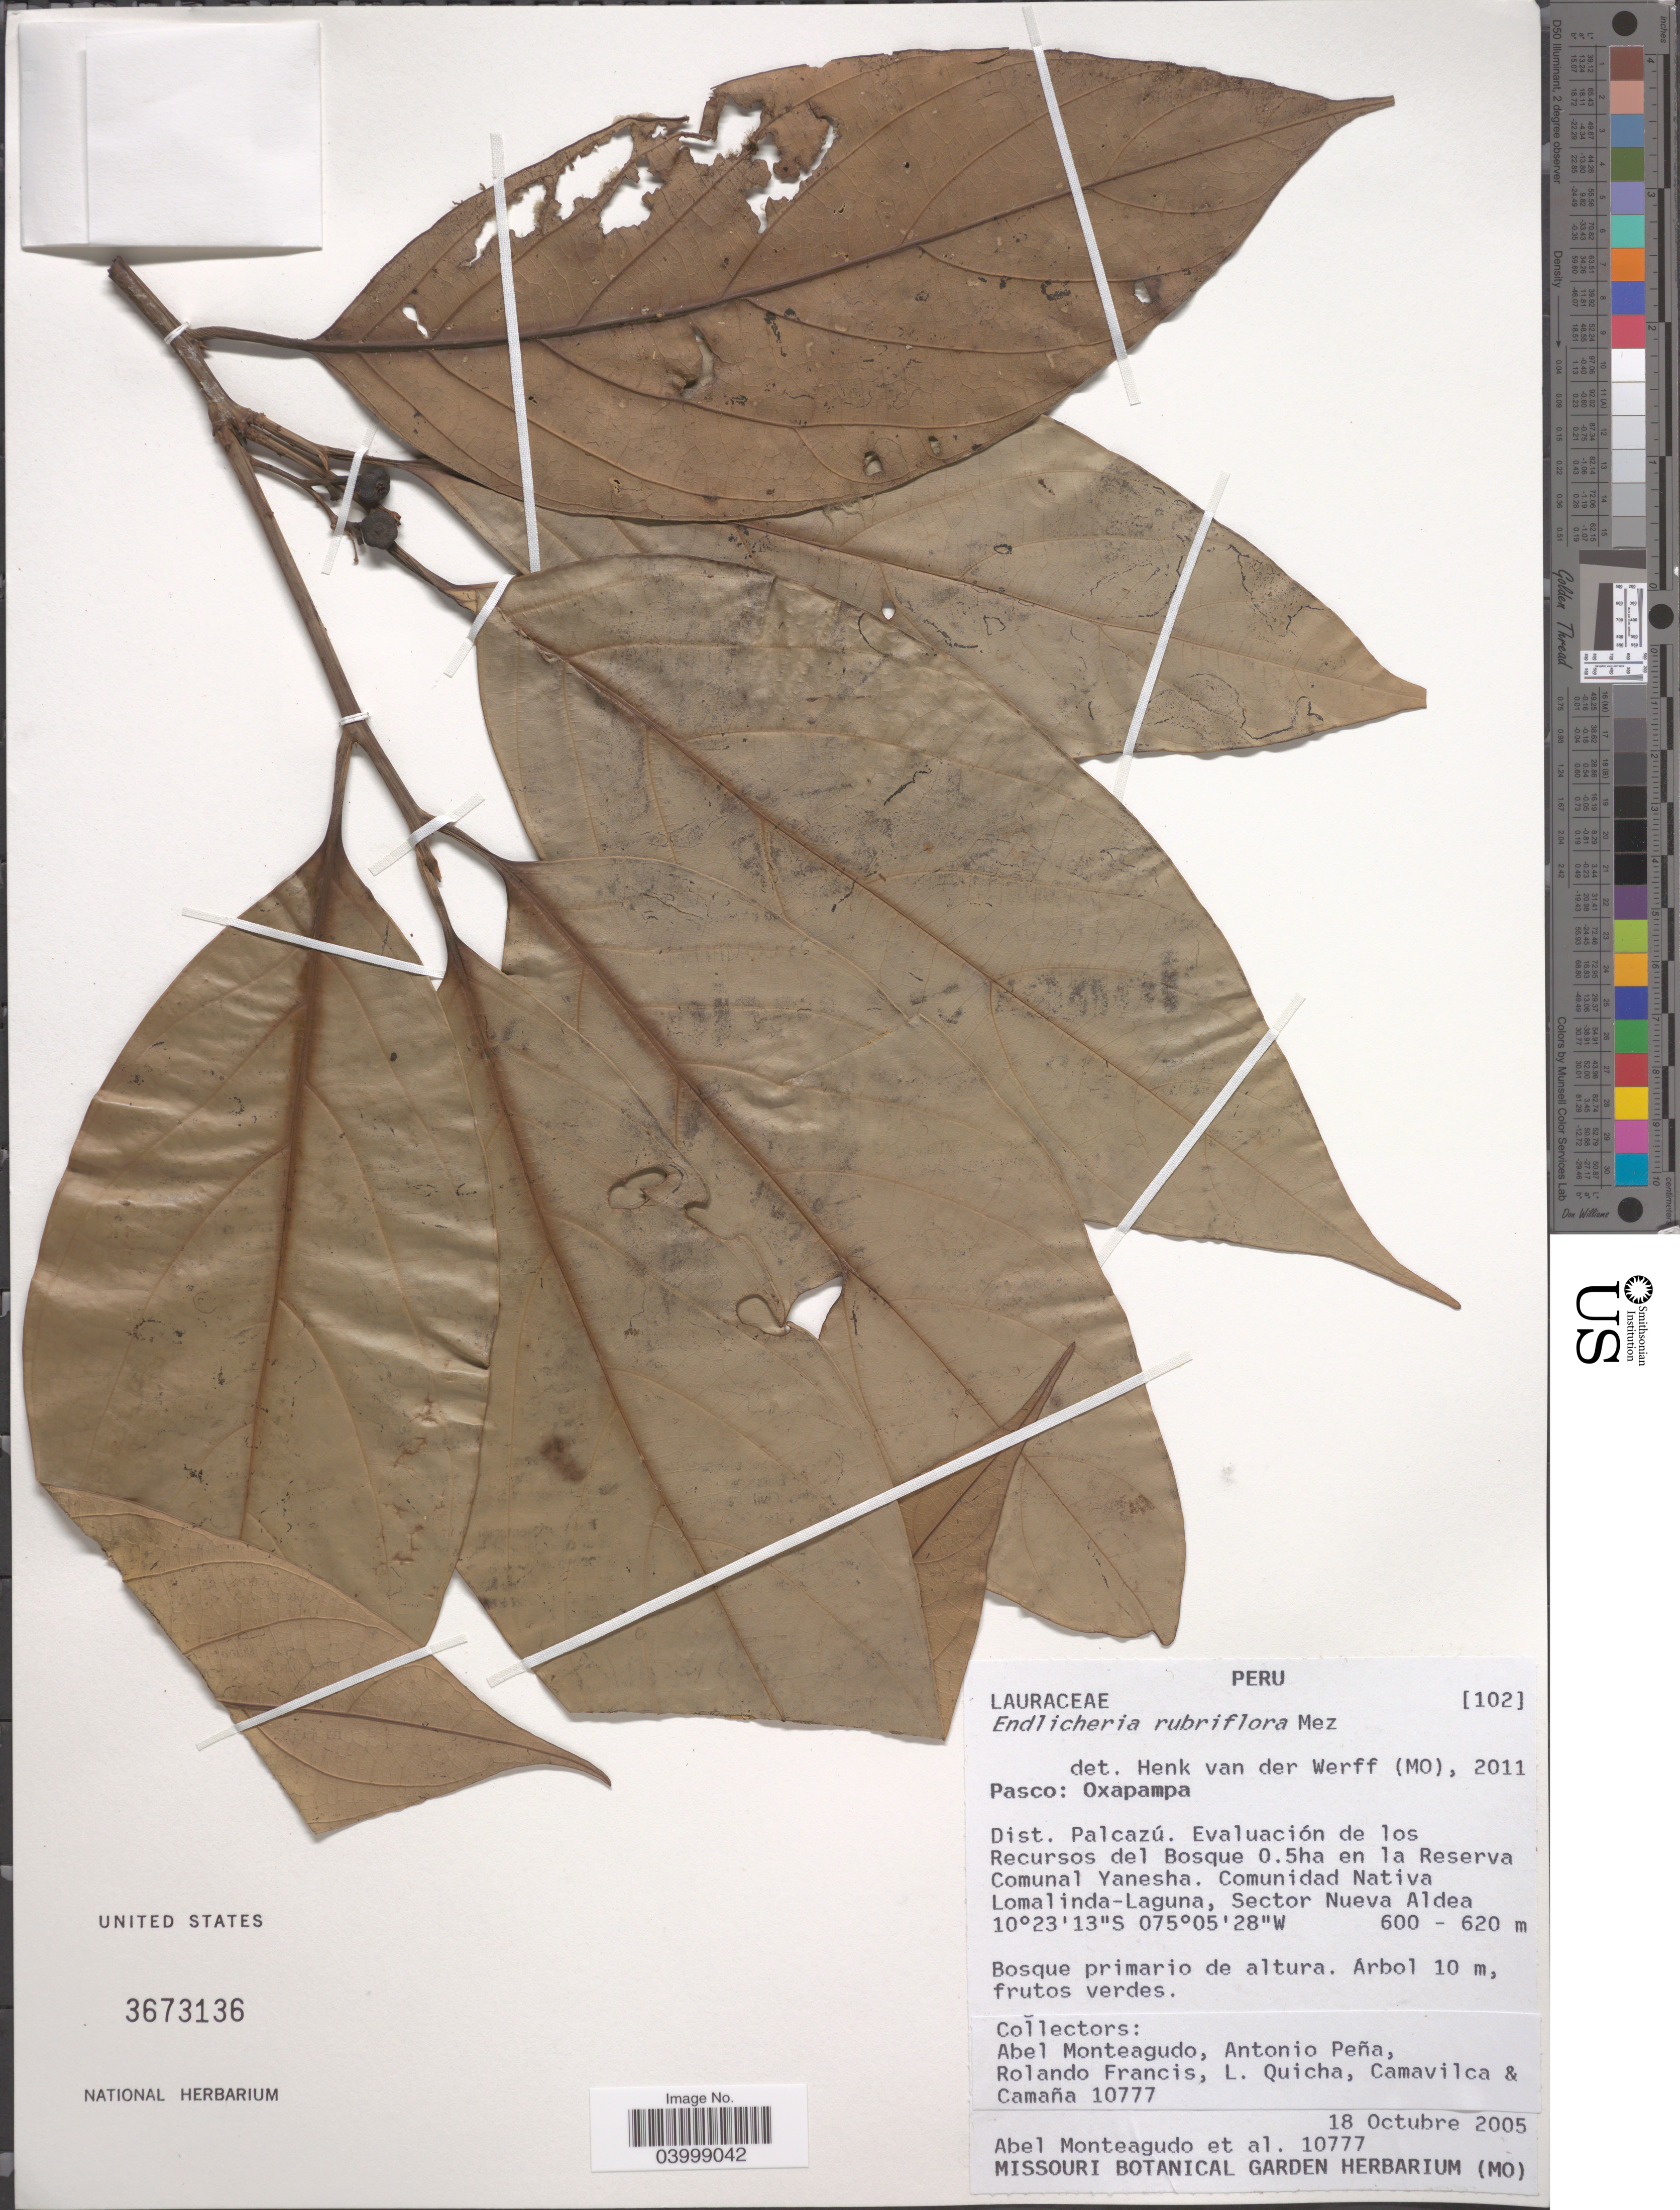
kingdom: Plantae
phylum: Tracheophyta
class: Magnoliopsida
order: Laurales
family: Lauraceae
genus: Endlicheria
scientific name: Endlicheria rubriflora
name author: Mez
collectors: A. Monteagudo, A. Pena, R. Francis, L. Quicha & et al.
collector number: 10777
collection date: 2005-10-18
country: Peru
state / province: Pasco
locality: Pasco: Oxapampa. Dist. Palcazú. Evaluación de los Recursos del Bosque 0.5ha en la Reserva Comunal Yanesha. Comunidad Nativa Lomalinda-Laguna, Sector Nueva Aldea.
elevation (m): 600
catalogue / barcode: US 3673136